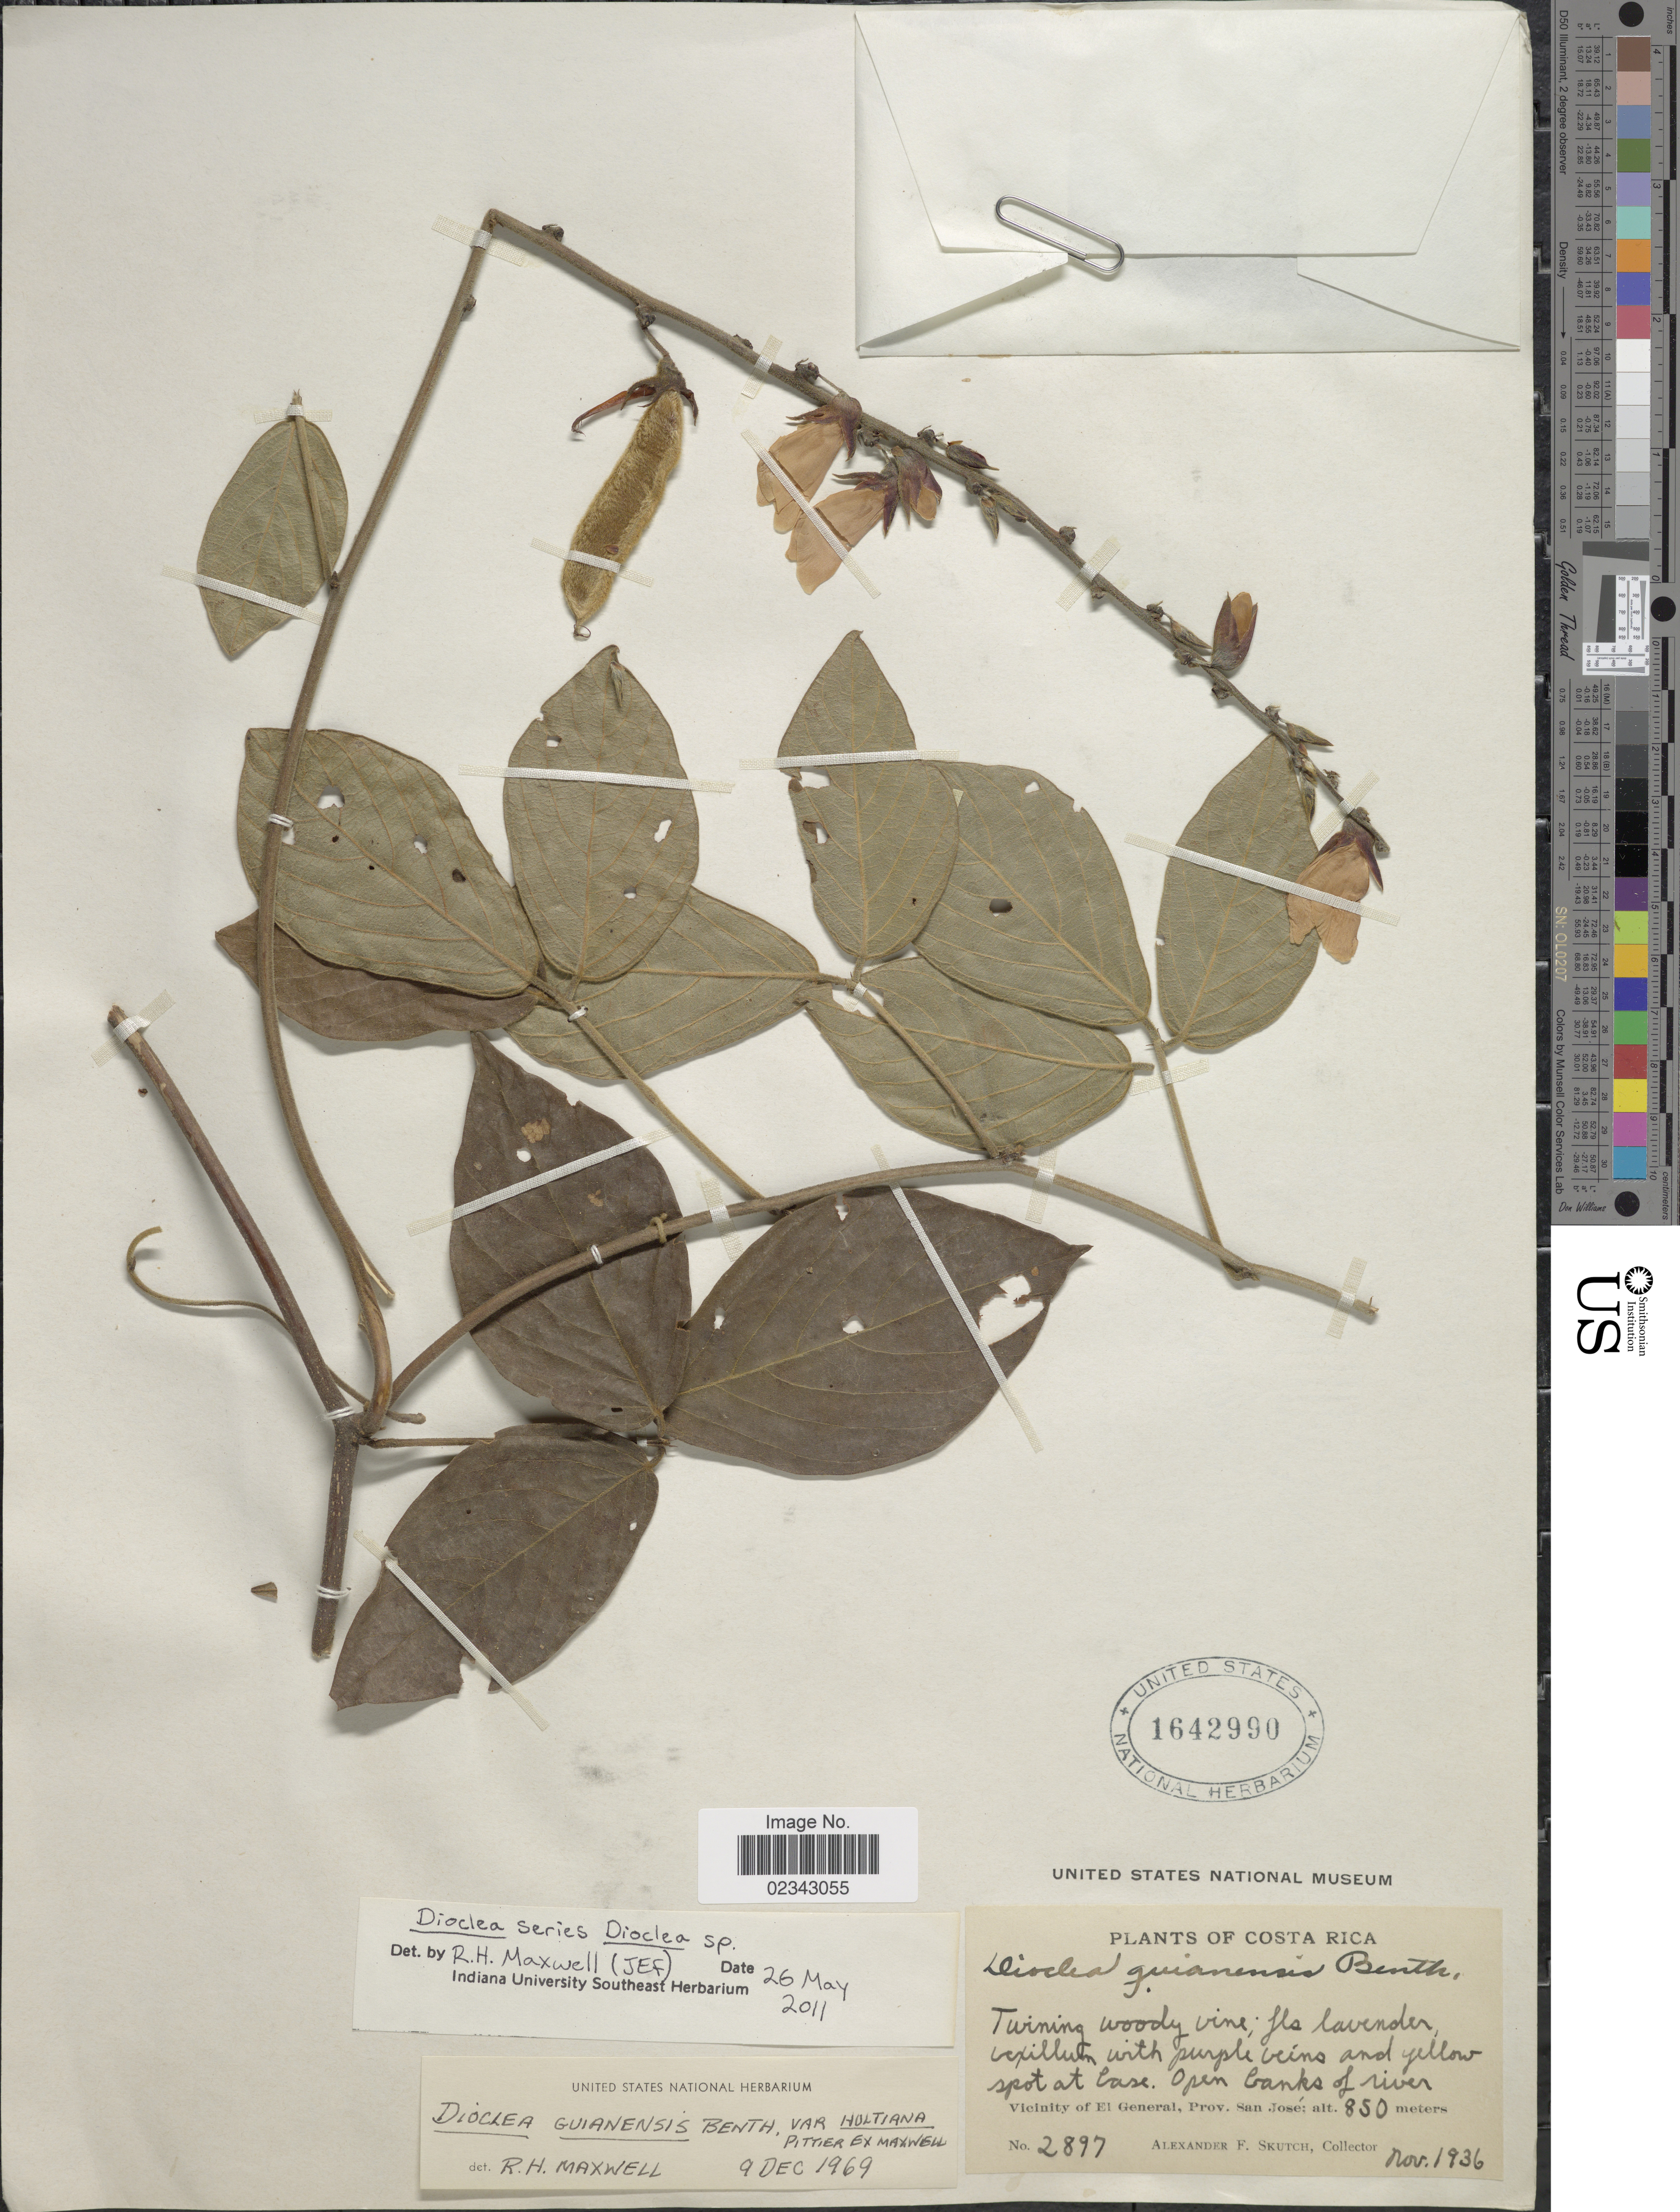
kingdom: Plantae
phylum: Tracheophyta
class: Magnoliopsida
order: Fabales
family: Fabaceae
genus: Dioclea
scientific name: Dioclea sp.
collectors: A. F. Skutch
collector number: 2897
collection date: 1936-11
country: Costa Rica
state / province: San José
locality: Open banks of river, Vicinity of El General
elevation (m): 850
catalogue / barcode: US 1642990